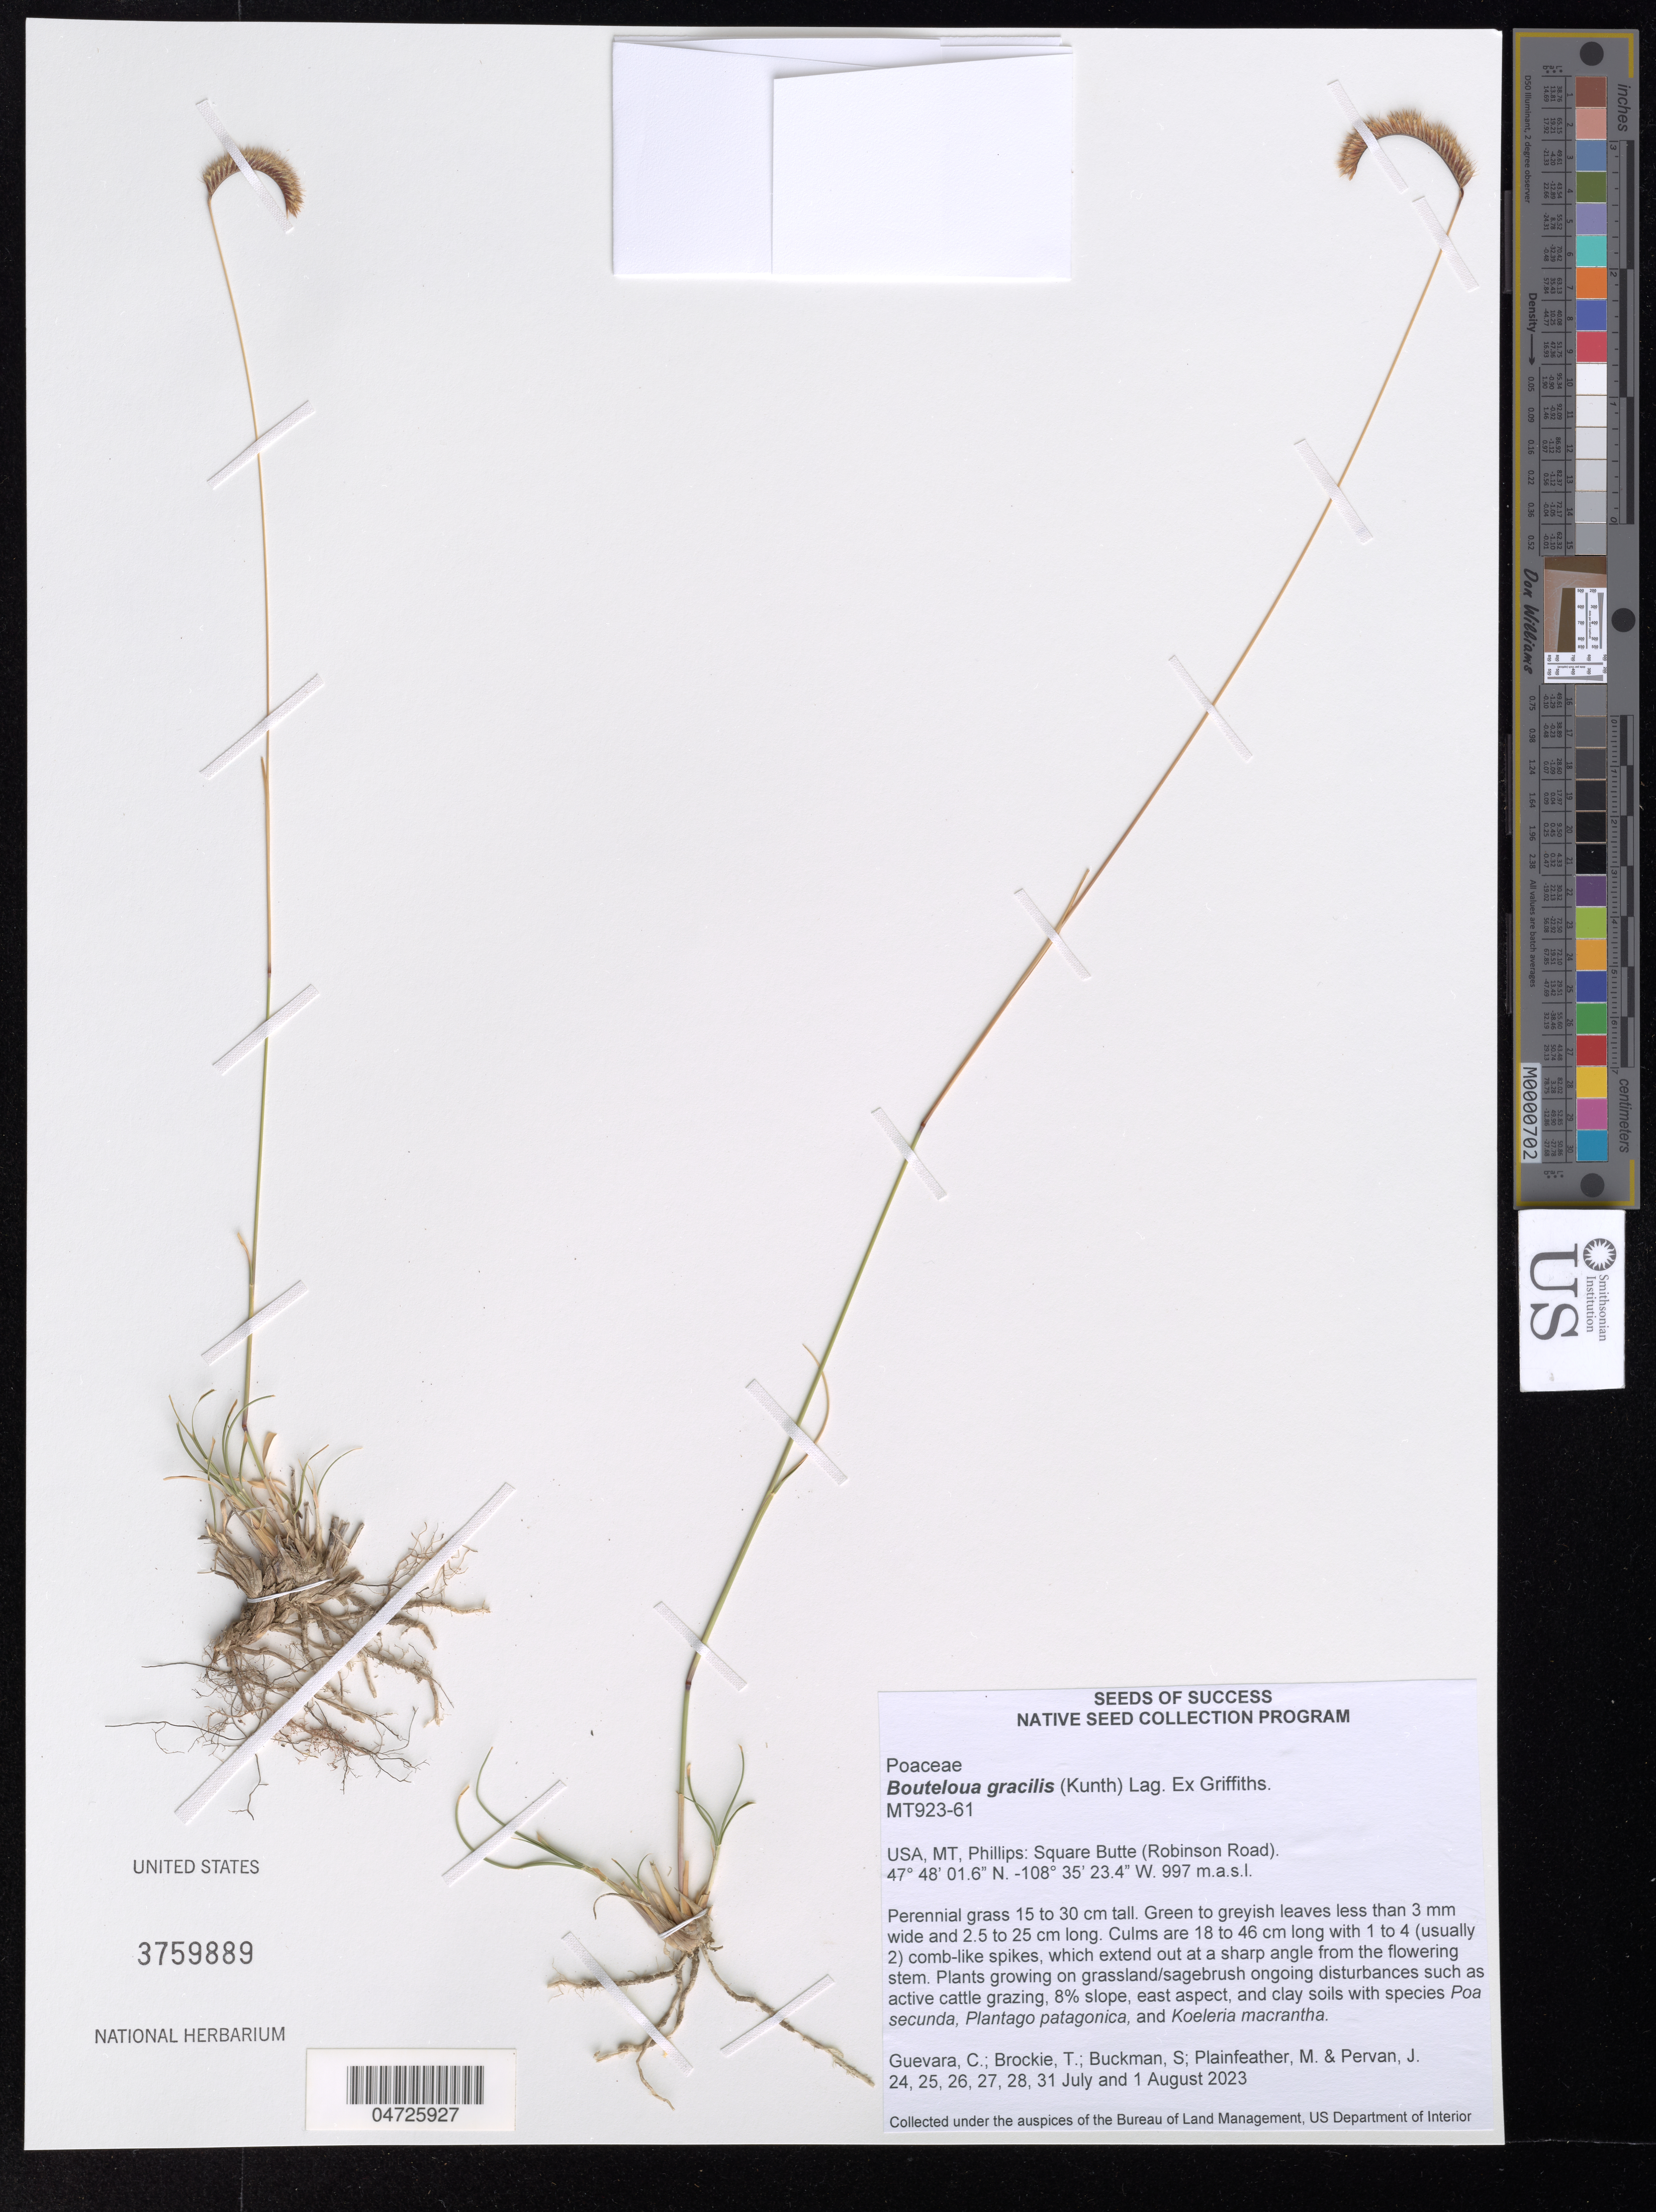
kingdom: Plantae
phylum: Tracheophyta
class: Liliopsida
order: Poales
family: Poaceae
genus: Bouteloua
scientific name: Bouteloua gracilis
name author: (Kunth) Lag. ex Griffiths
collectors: C. Guevara, T. Brockie, S. Buckman, M. Plainfeather & J. Pervan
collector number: MT923-61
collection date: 2023-07-24/2023-08-01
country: United States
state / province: Montana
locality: Phillips: Square Butte (Robinson Road).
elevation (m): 997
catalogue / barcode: US 3759889